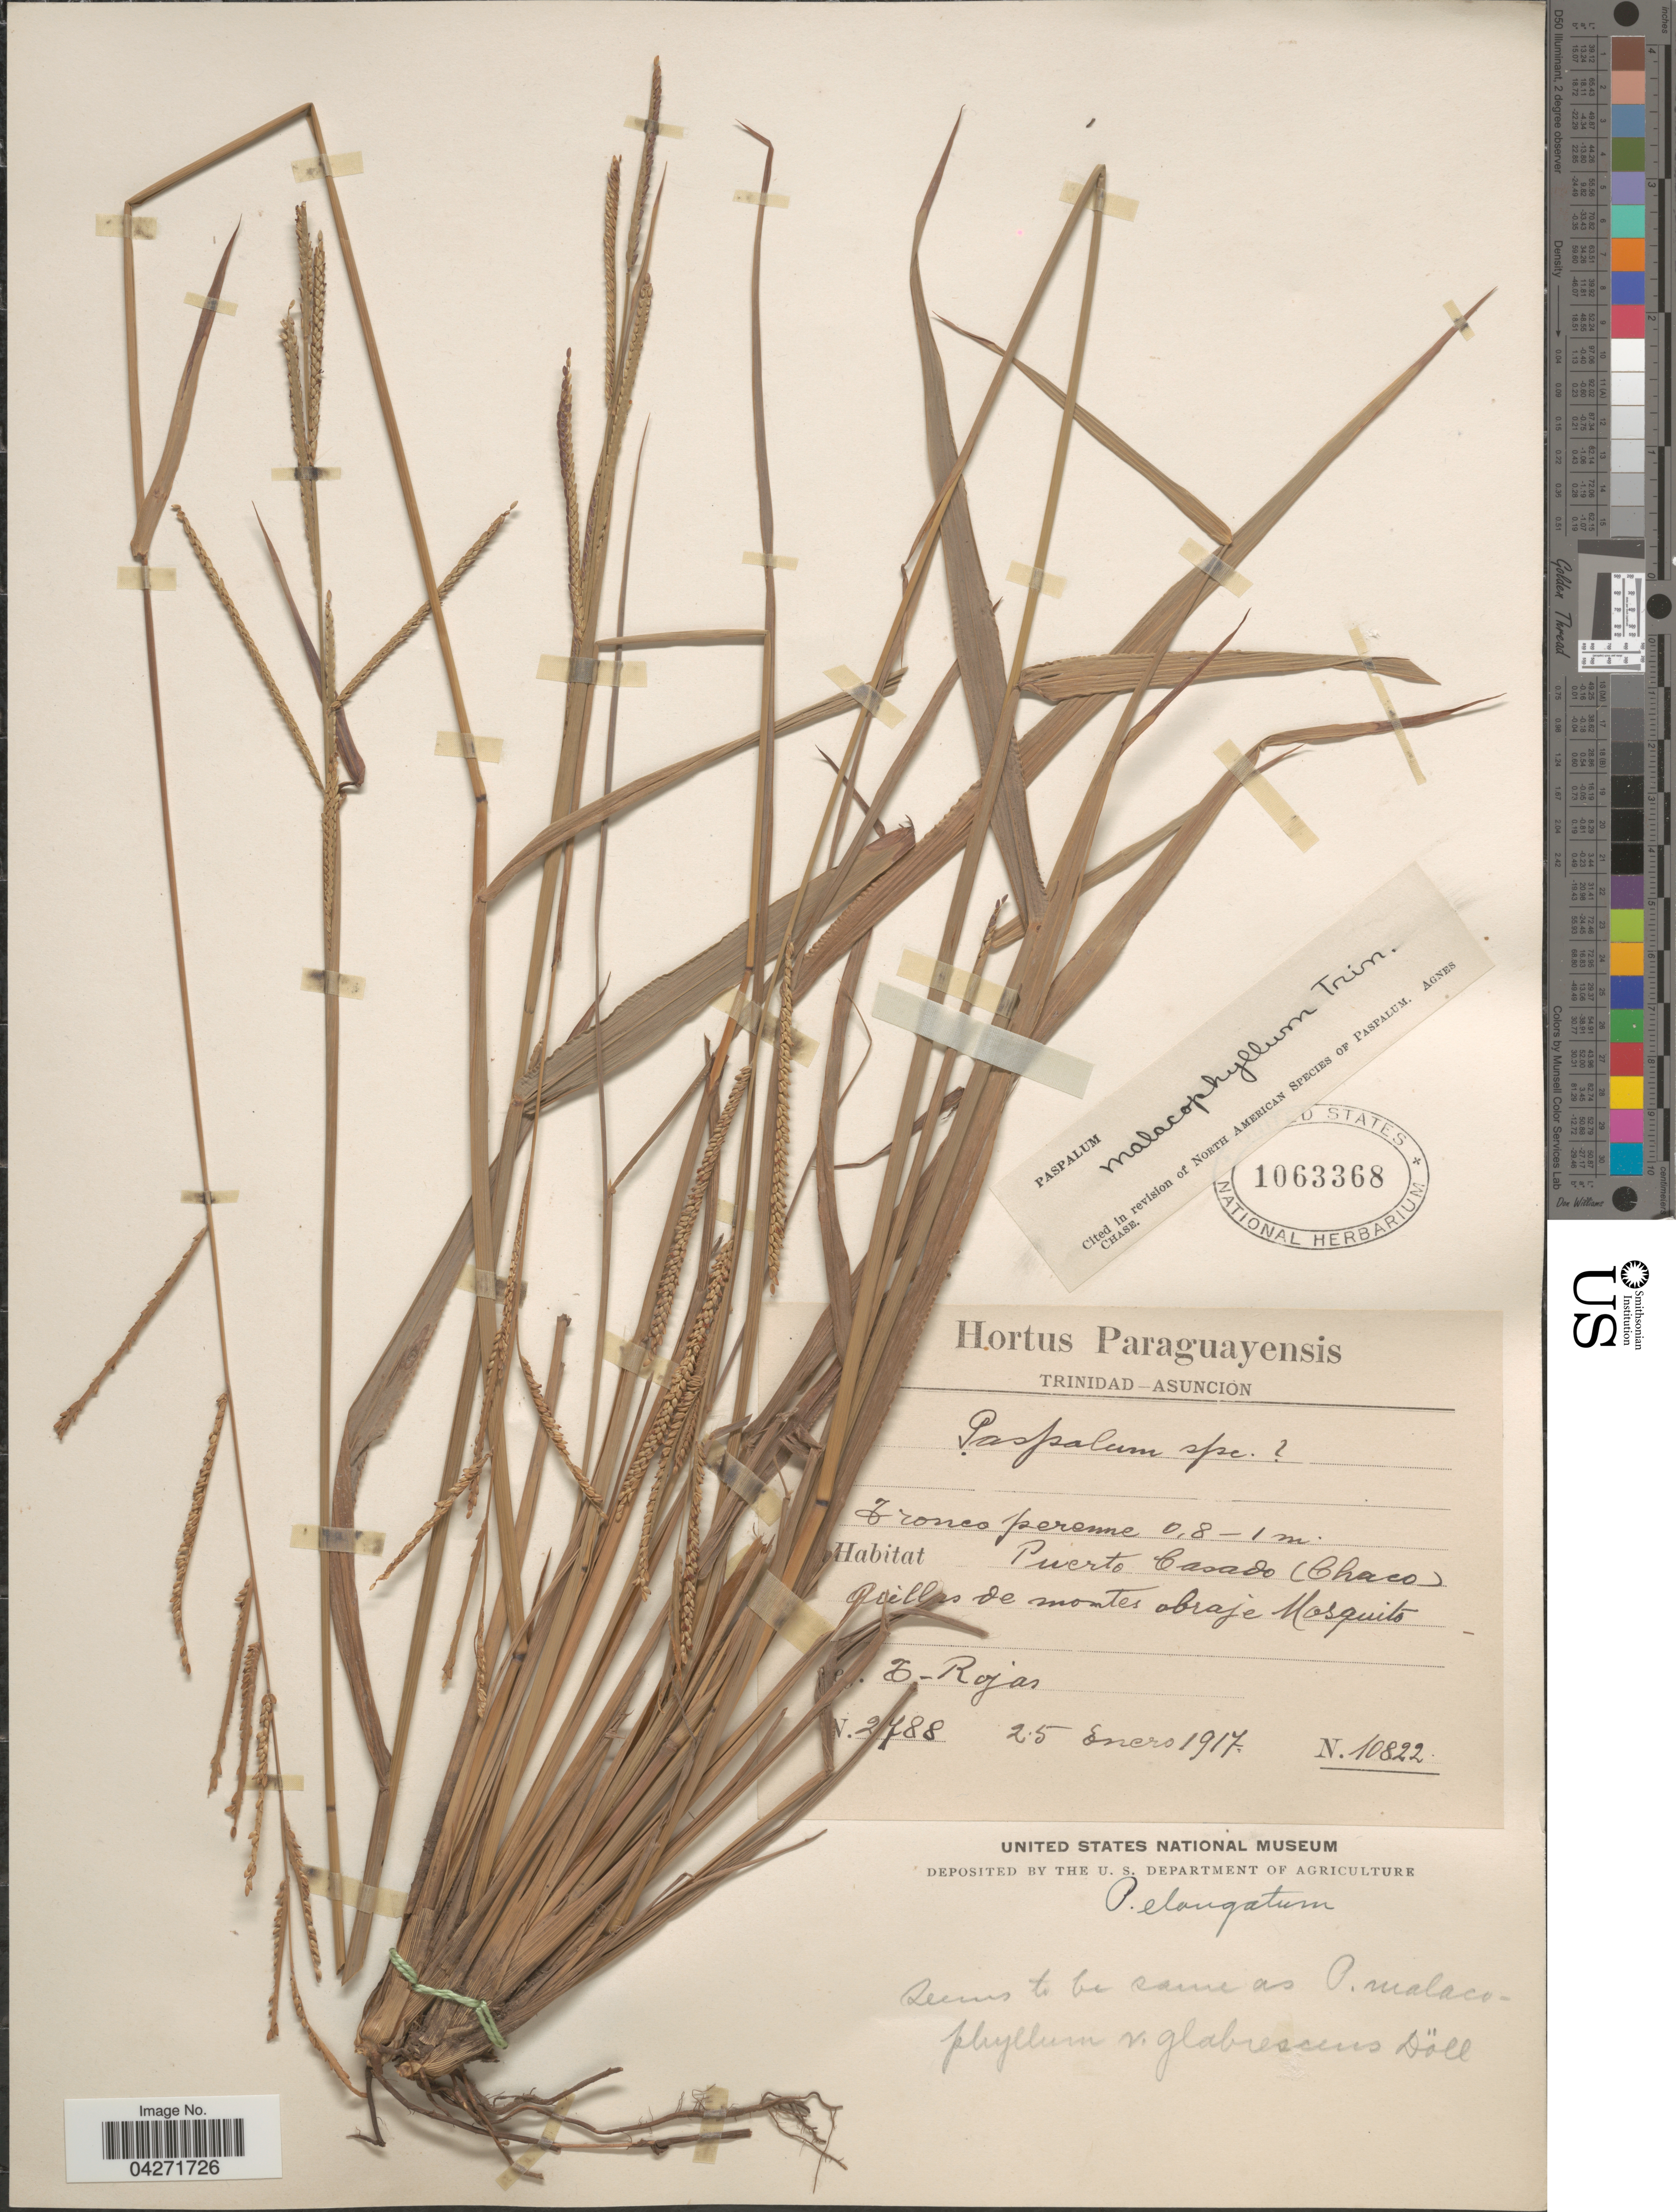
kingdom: Plantae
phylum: Tracheophyta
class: Liliopsida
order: Poales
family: Poaceae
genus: Paspalum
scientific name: Paspalum malacophyllum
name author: Trin.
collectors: T. Rojas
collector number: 2788/10822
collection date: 1917-01-25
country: Argentina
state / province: Chaco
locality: Puerto Casado. Orillas de montes obraje Mosquito.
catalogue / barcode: US 1063368